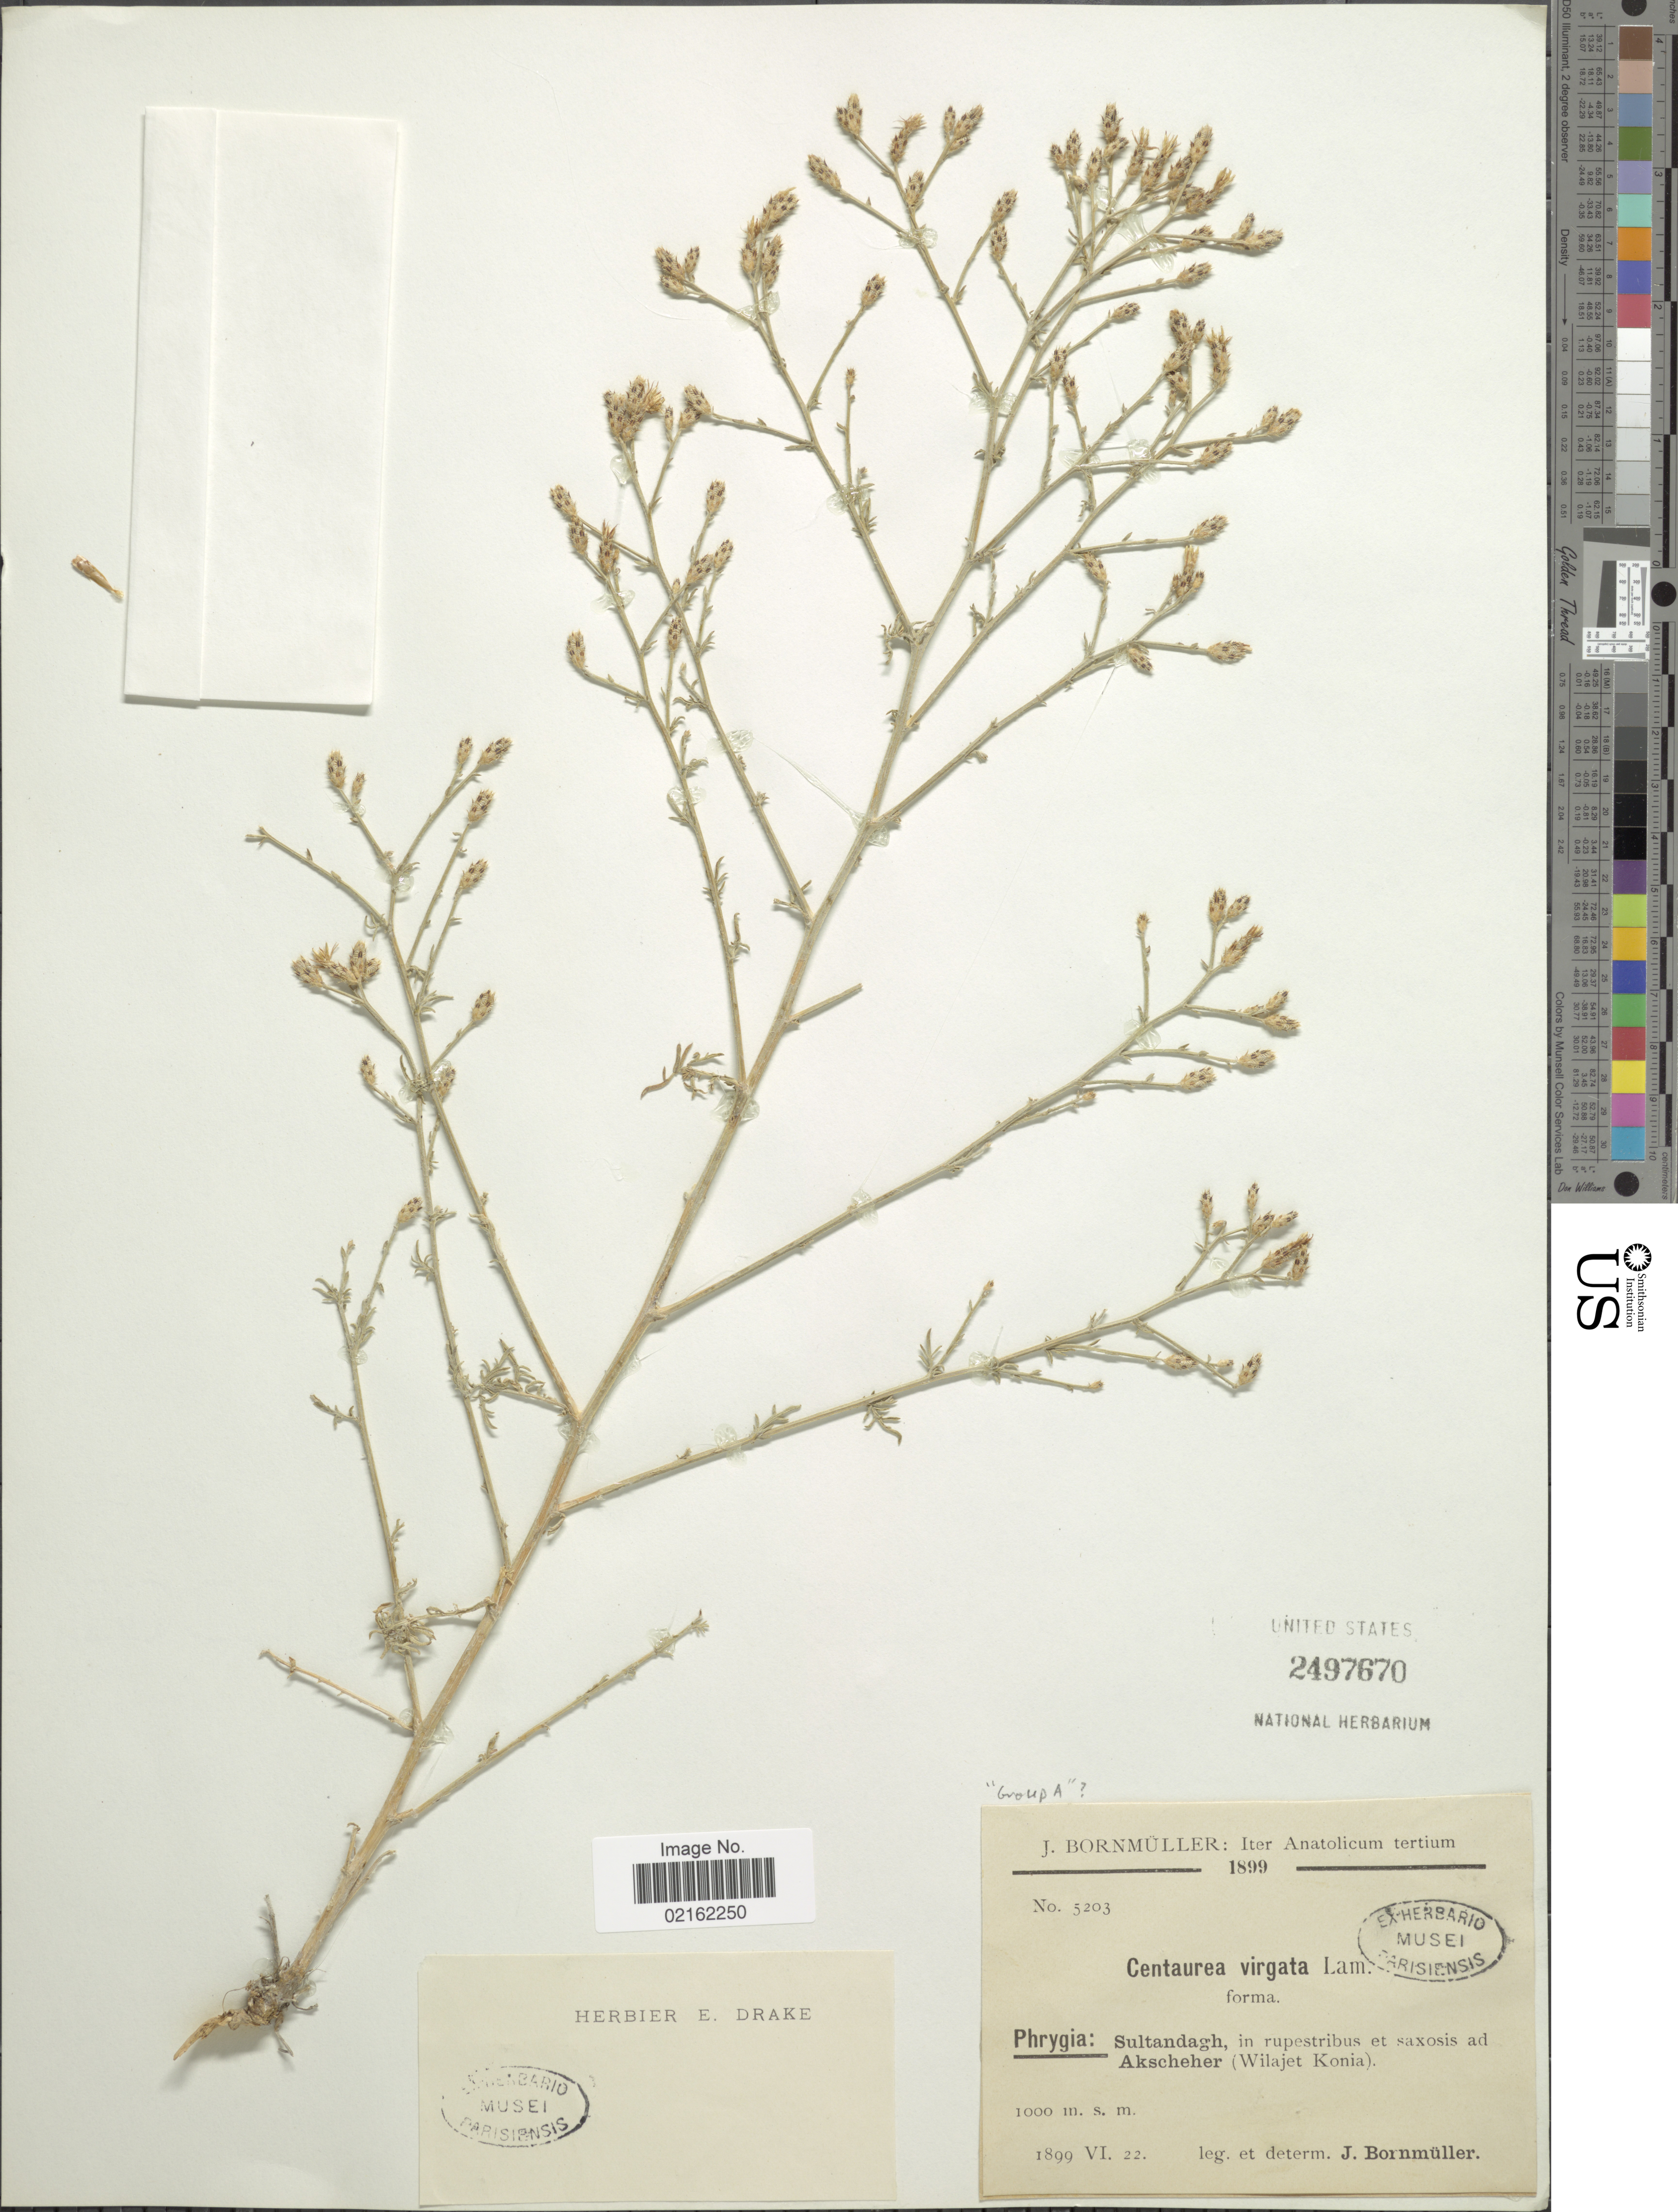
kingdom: Plantae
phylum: Tracheophyta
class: Magnoliopsida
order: Asterales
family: Asteraceae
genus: Centaurea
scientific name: Centaurea virgata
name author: Lam.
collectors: J. Bornmüller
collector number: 5203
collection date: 1899-06-22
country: Turkey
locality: Anatolicum, Phrygia, Sultandagh, ad Akscheher (Wilajet Konia)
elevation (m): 1000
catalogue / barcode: US 2497670